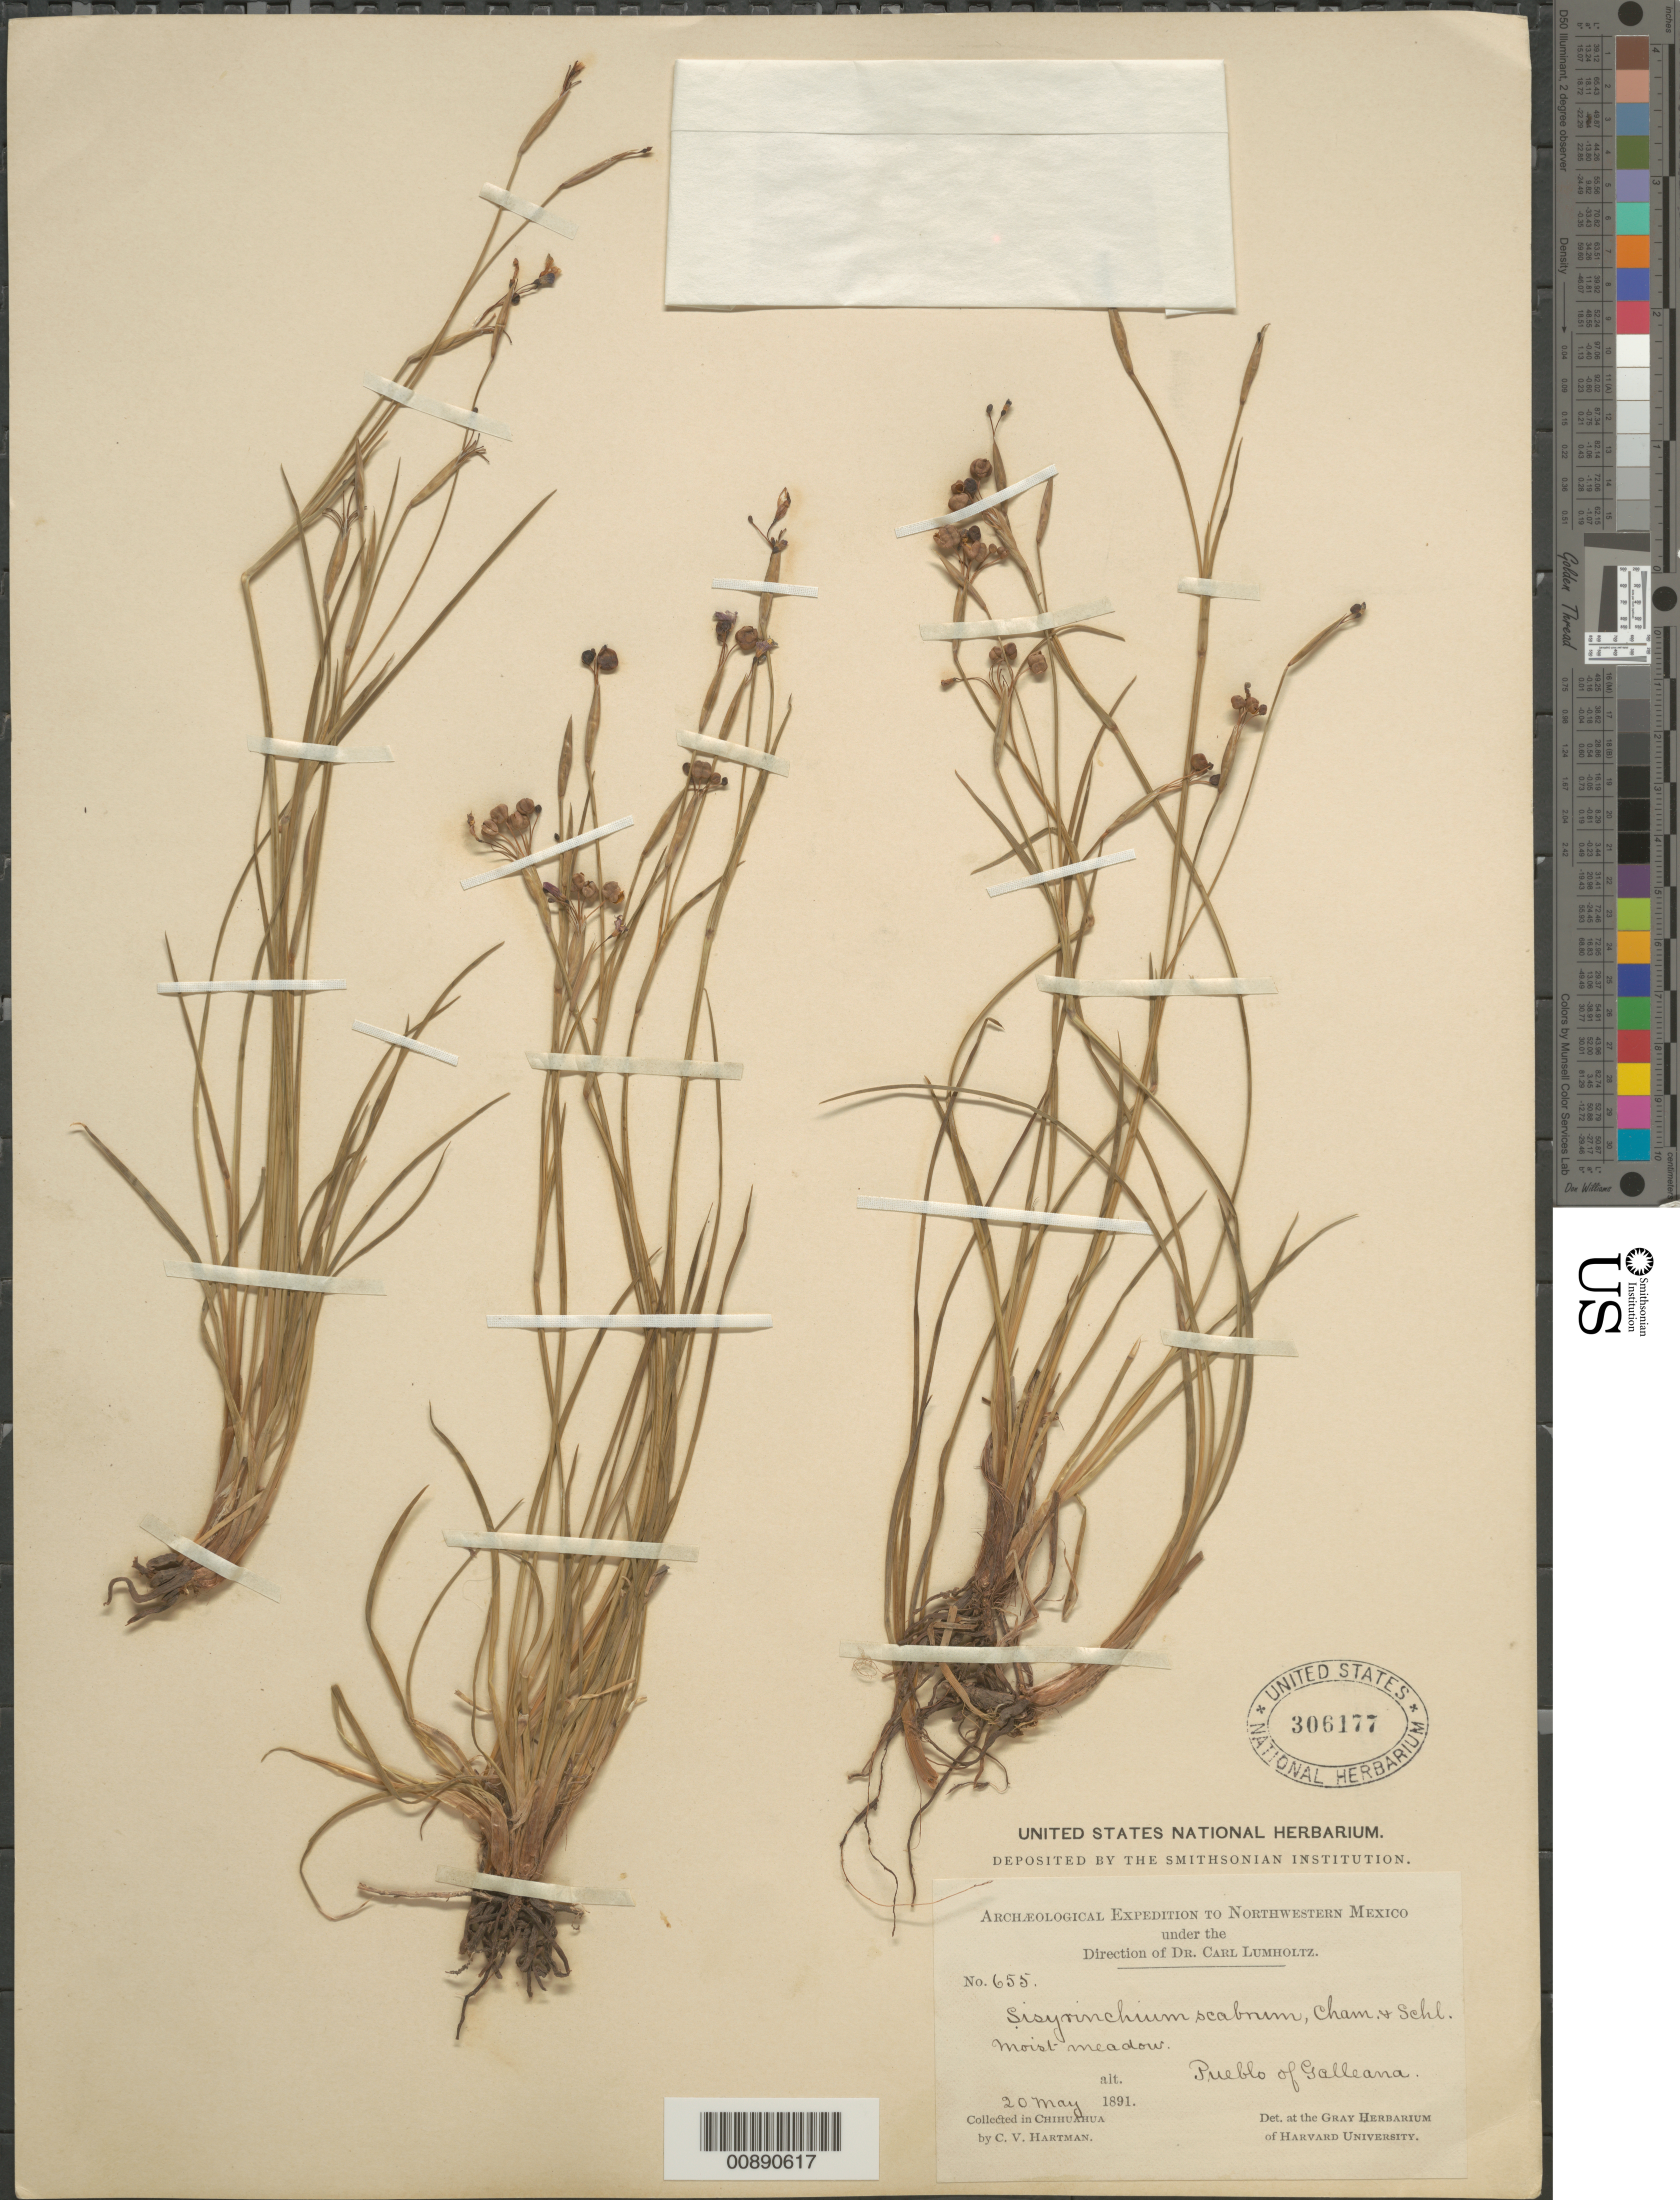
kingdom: Plantae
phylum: Tracheophyta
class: Liliopsida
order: Asparagales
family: Iridaceae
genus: Sisyrinchium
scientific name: Sisyrinchium scabrum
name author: Schltdl. & Cham.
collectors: C. V. Hartman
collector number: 655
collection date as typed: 20 May 1891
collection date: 1891-05-20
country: Mexico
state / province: Chihuahua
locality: Pueblo of Galleana, Chihuahua.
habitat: Moist meadow.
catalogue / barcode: US 306177